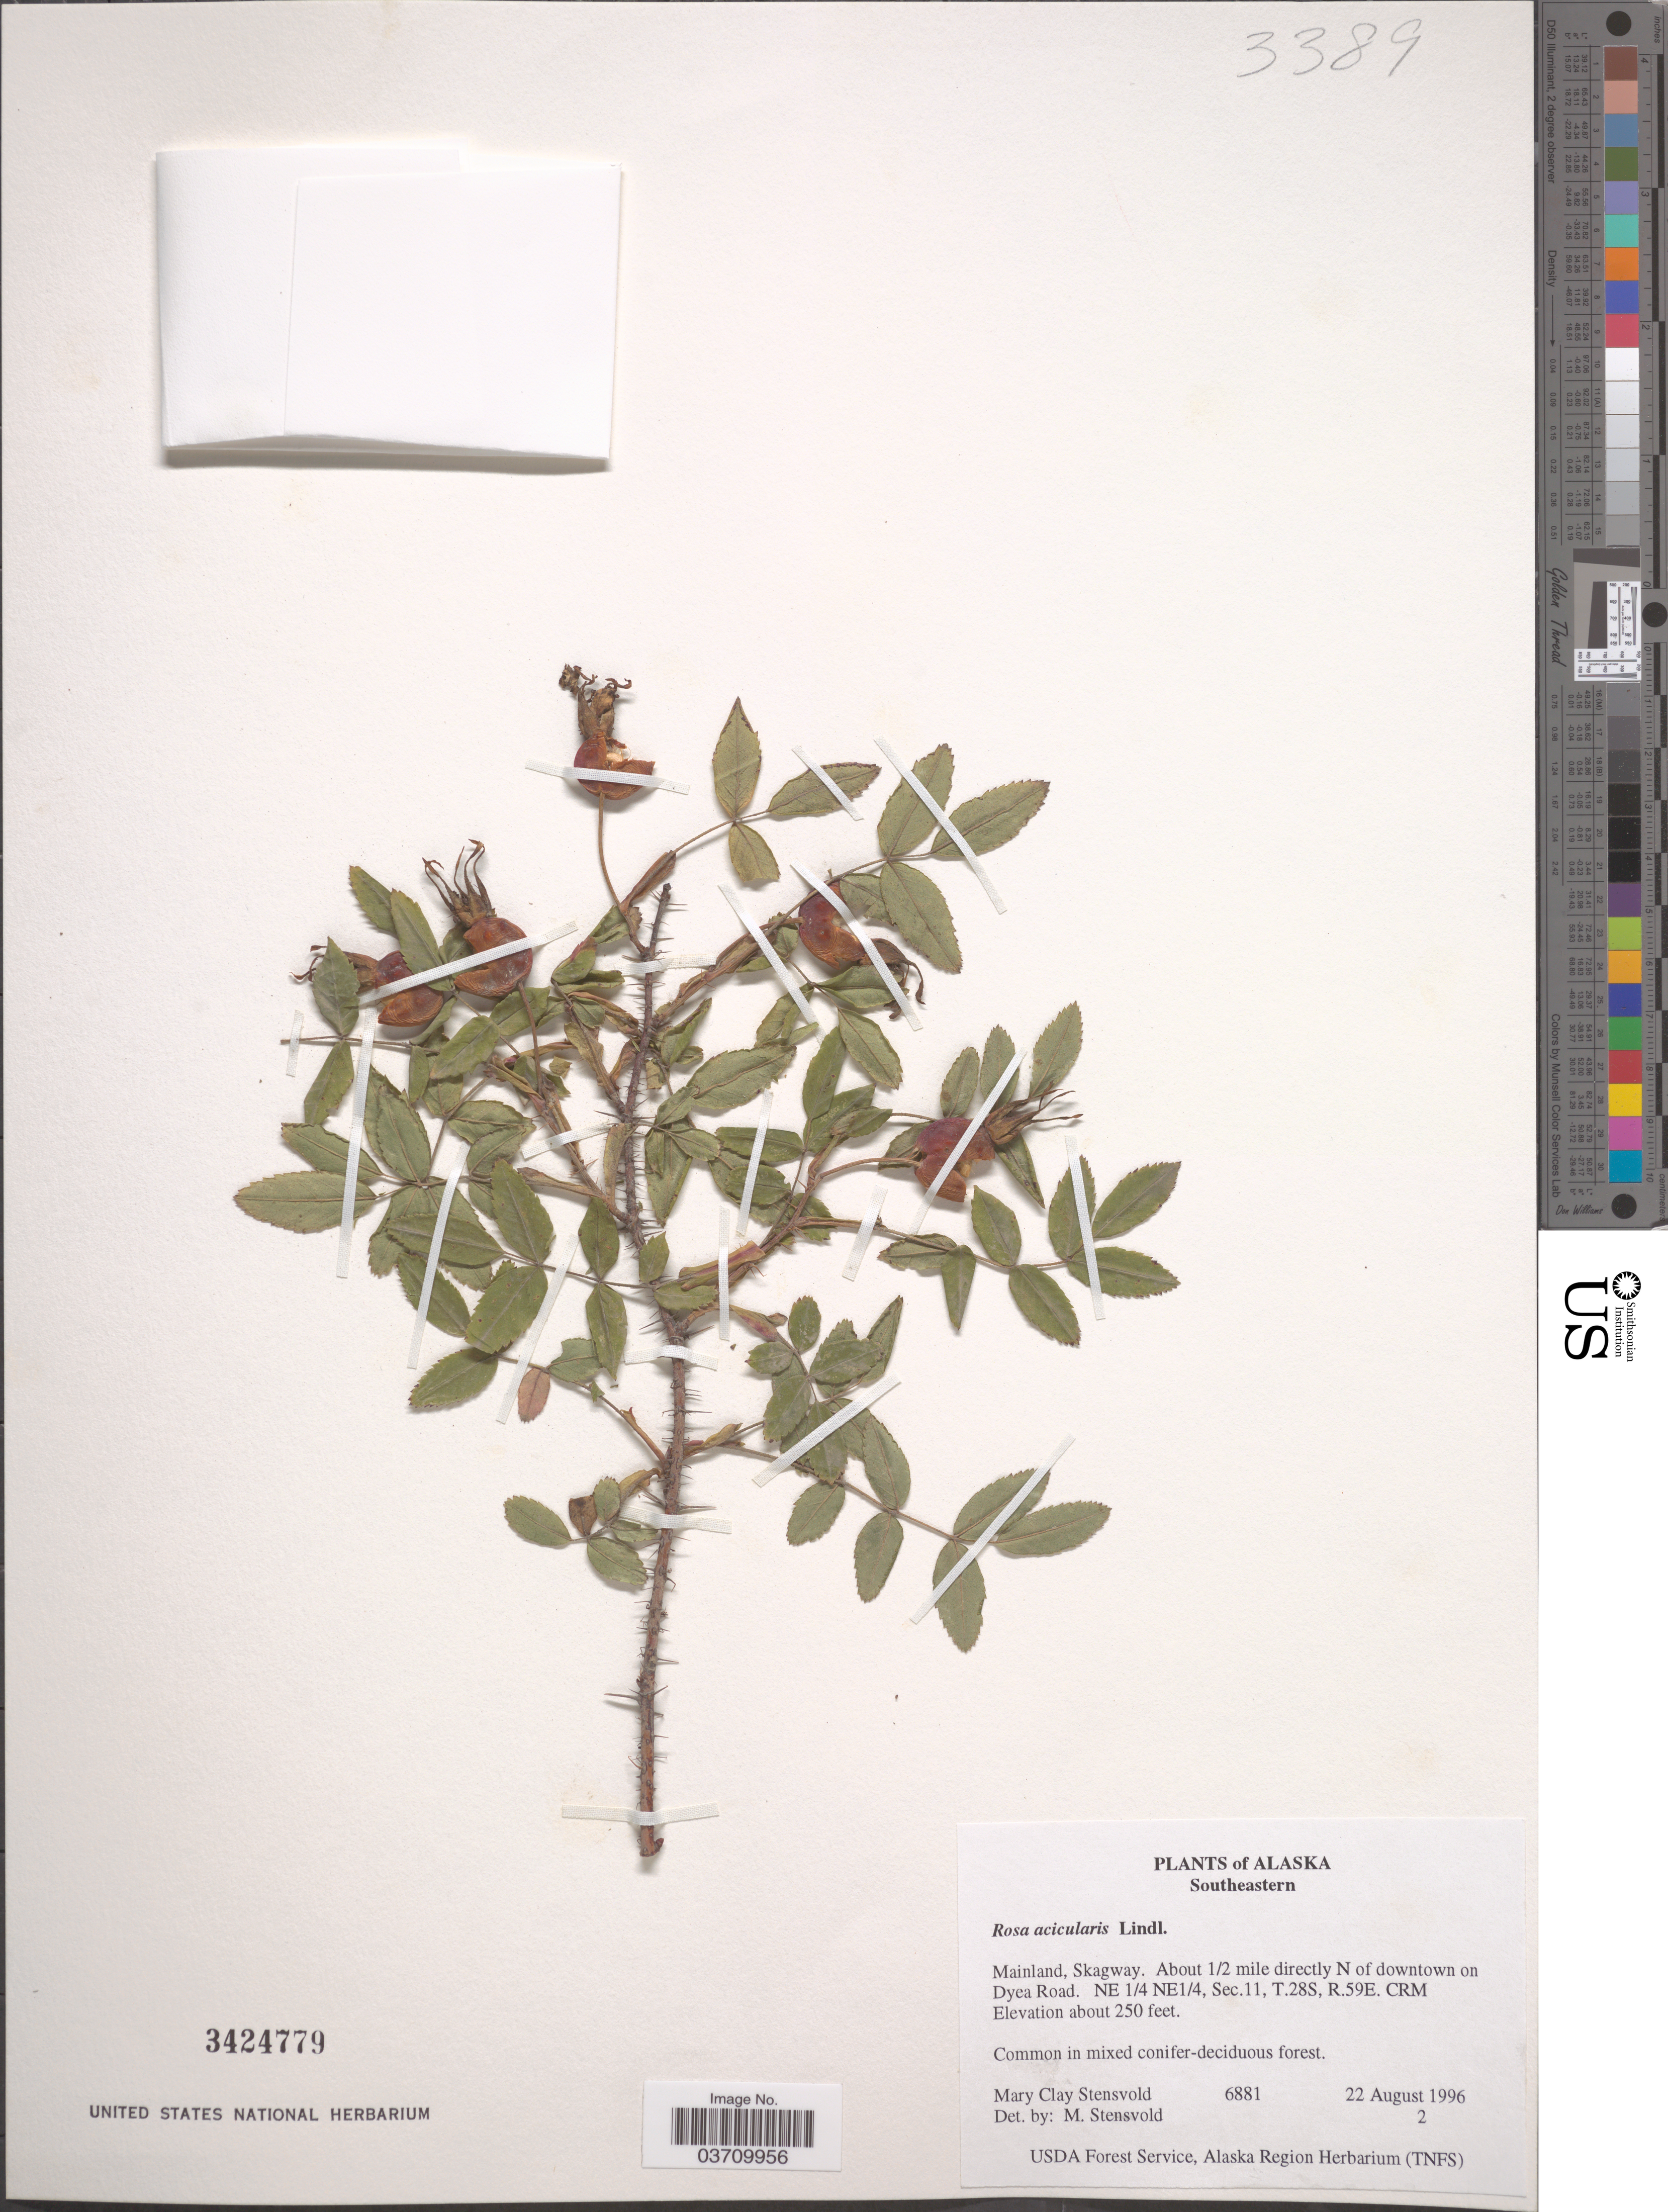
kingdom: Plantae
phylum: Tracheophyta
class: Magnoliopsida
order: Rosales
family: Rosaceae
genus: Rosa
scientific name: Rosa acicularis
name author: Lindl.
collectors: M. Stensvold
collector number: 6881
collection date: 1996-08-22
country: United States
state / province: Alaska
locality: Southeastern. Mainland, Skagway. About ½ mile directly N of downtown on Dyea Road. NE ¼ NE¼, Sec. 11, T.28S, R.59E. CRM.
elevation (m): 76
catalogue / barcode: US 3424779